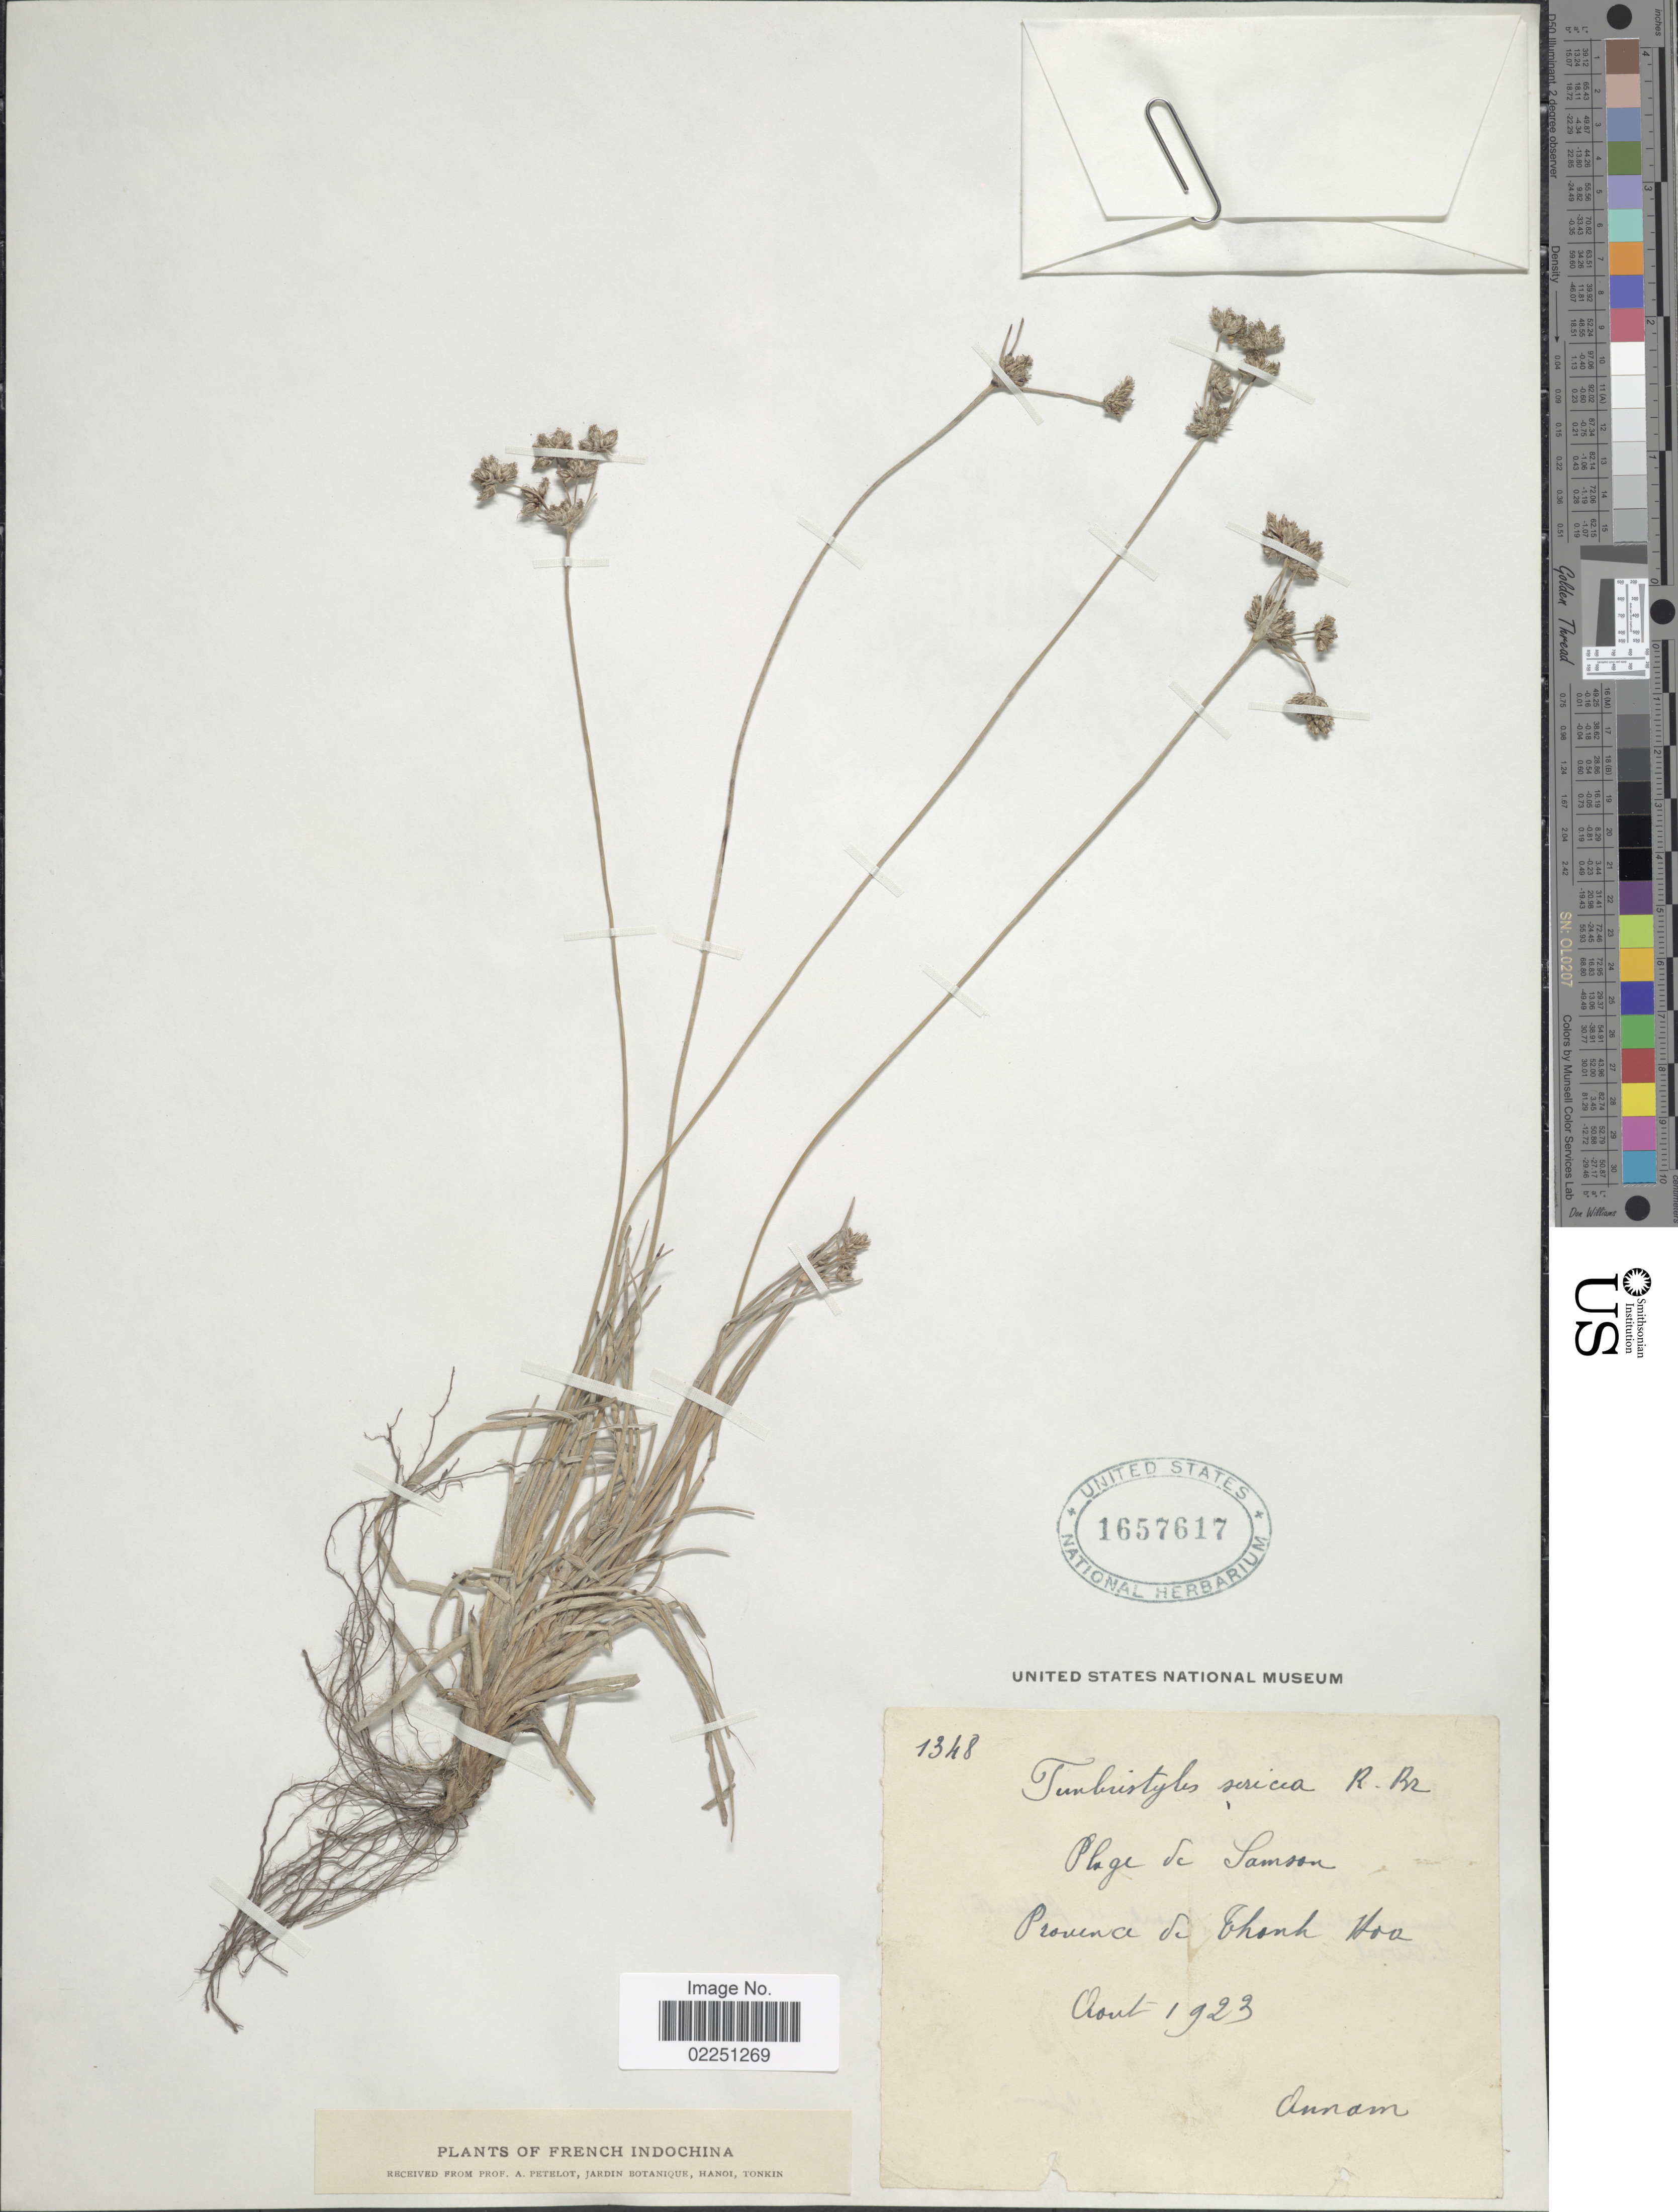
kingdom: Plantae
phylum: Tracheophyta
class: Liliopsida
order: Poales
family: Cyperaceae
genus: Fimbristylis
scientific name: Fimbristylis sericea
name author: (Poir.) R. Br.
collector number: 1348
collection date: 1923-08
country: Vietnam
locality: Plage de Samson, Province de Thanh Hoa, Annam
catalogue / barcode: US 1657617